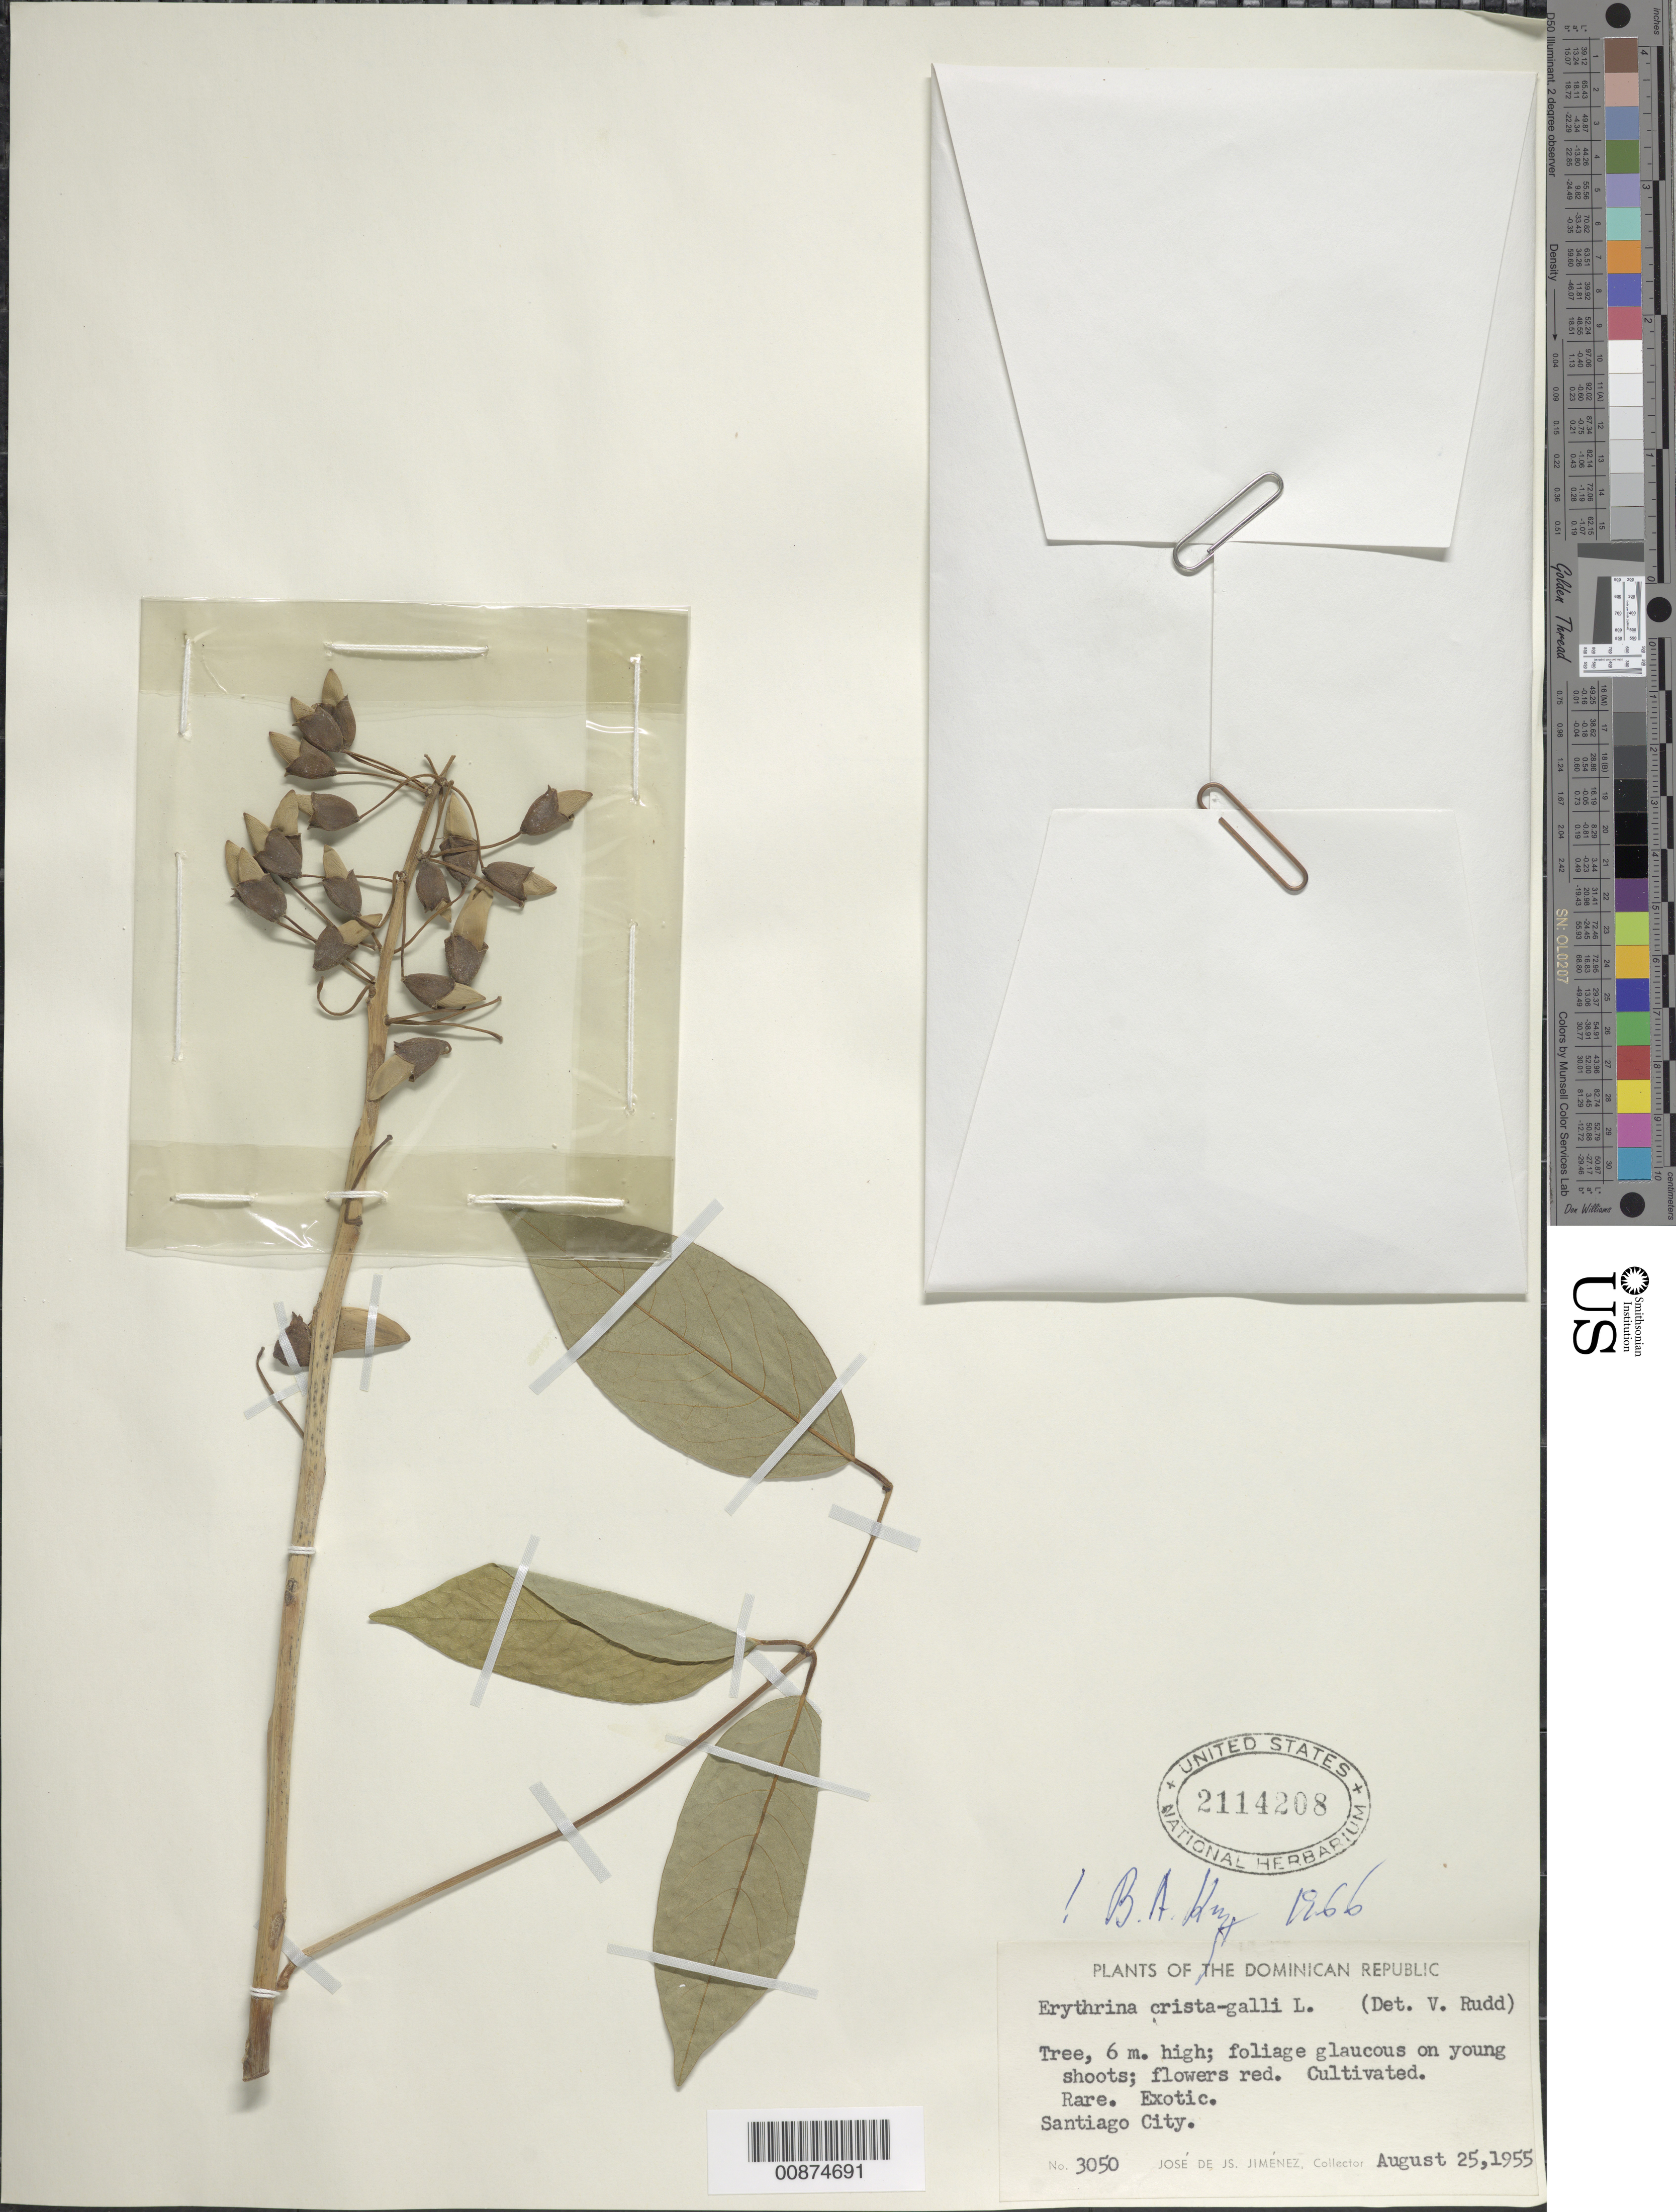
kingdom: Plantae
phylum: Tracheophyta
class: Magnoliopsida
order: Fabales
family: Fabaceae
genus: Erythrina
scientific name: Erythrina crista-galli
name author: L.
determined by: Krukoff, B. A.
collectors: J. J. Jiménez Almonte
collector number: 3050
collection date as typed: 25 Aug 1955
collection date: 1955-08-25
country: Dominican Republic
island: Hispaniola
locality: Santiago City.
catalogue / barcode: US 2114208